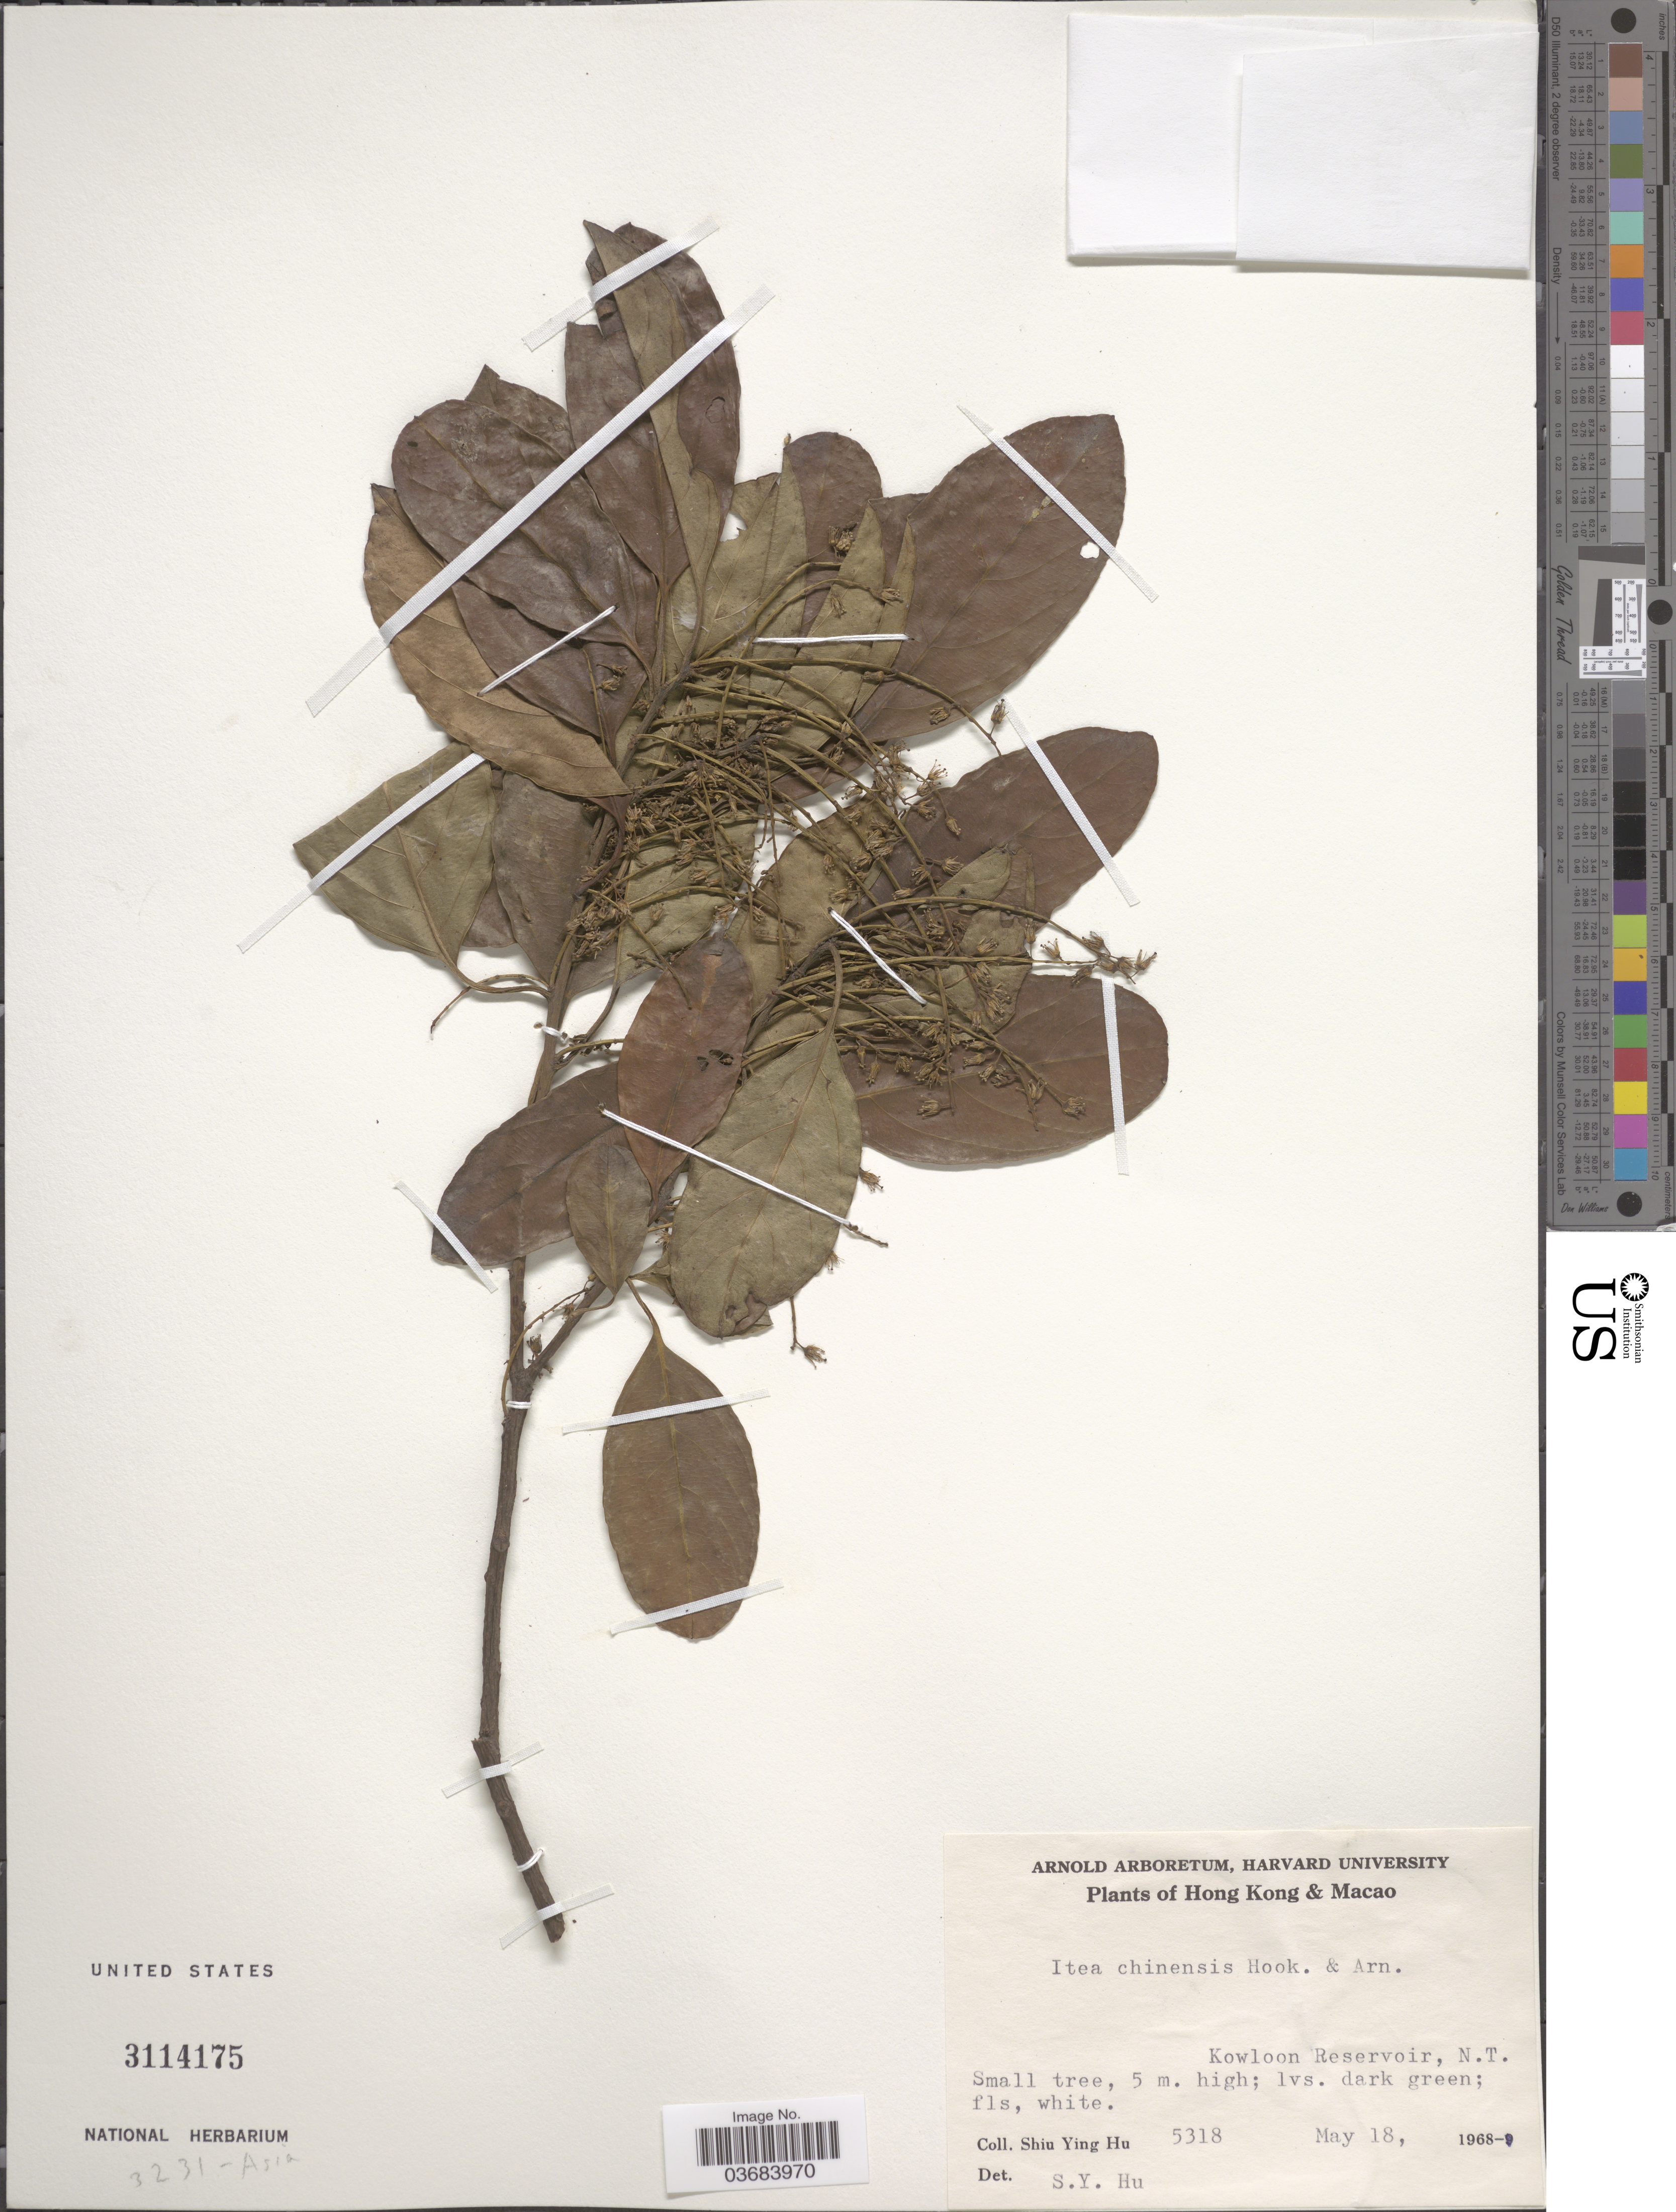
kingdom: Plantae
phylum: Tracheophyta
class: Magnoliopsida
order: Saxifragales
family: Iteaceae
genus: Itea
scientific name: Itea chinensis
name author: W. Hook. & H.J. Arn.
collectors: S. Y. Hu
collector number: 5318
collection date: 1968-05-18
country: China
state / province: Hong Kong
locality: Hong Kong & Macao. Kowloon Reservoir, N.T.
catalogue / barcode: US 3114175